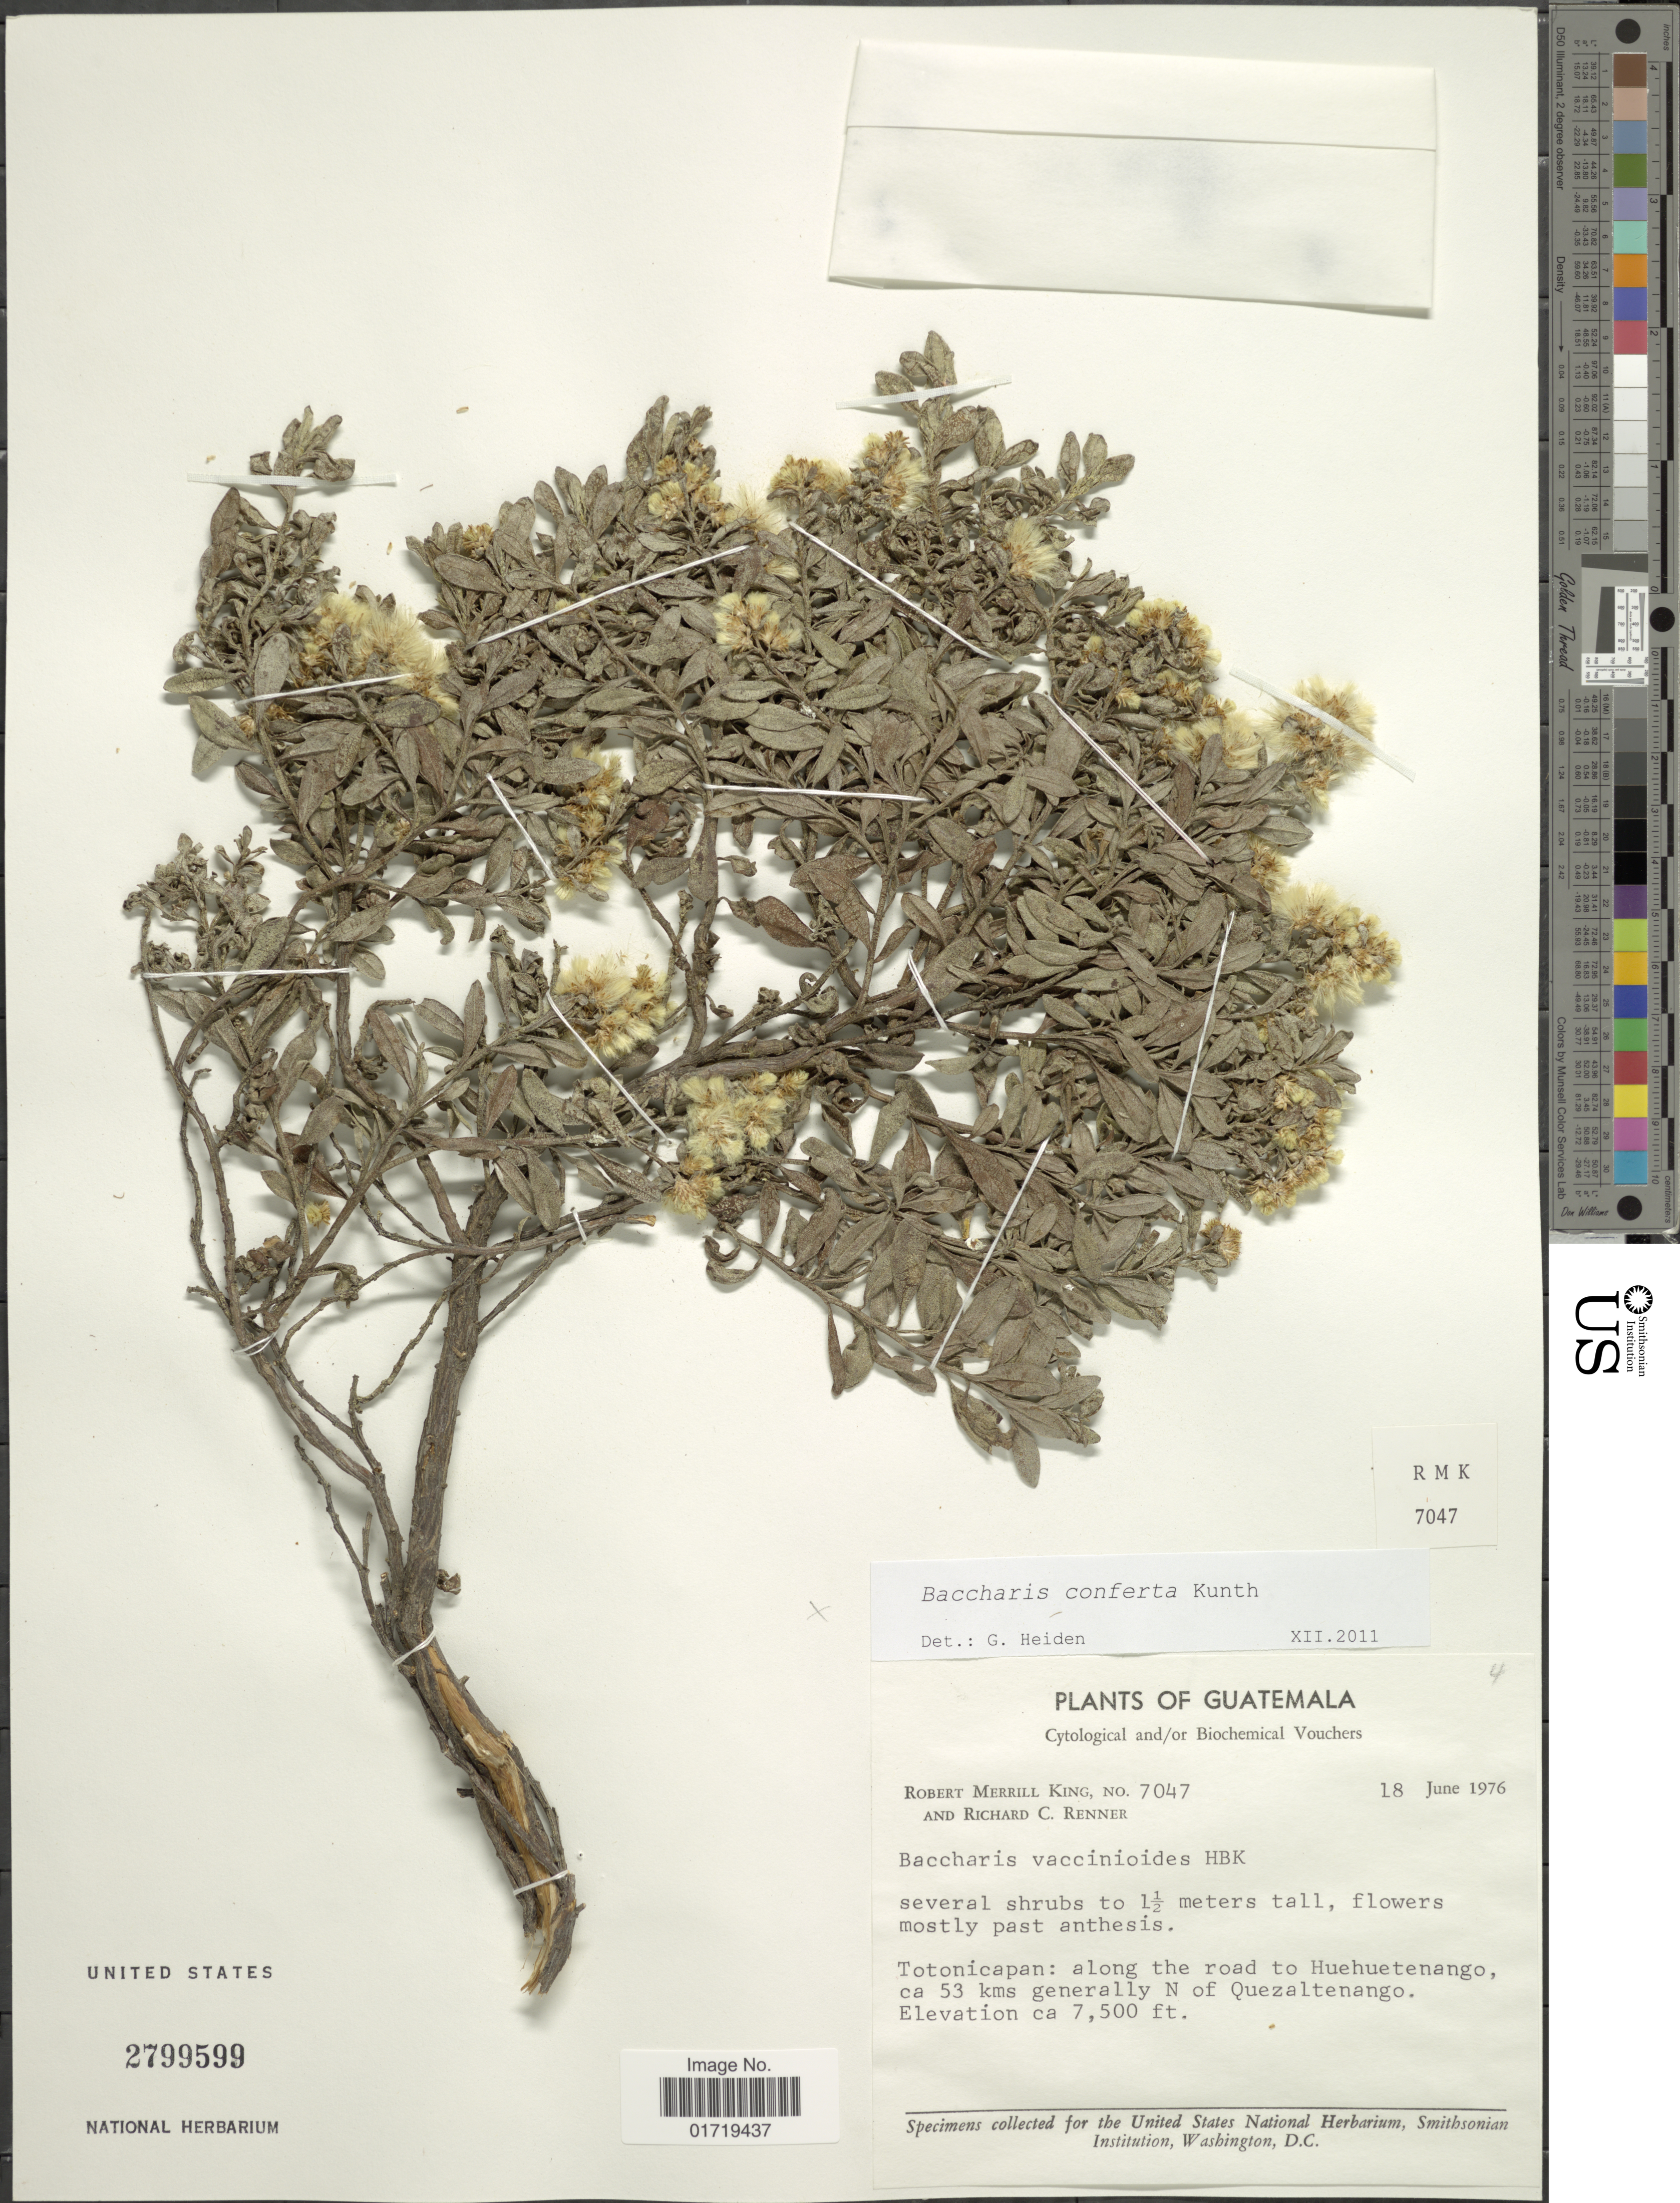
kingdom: Plantae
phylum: Tracheophyta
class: Magnoliopsida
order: Asterales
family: Asteraceae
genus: Baccharis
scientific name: Baccharis conferta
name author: Kunth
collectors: R. M. King & R. C. Renner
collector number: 7047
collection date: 1976-06-18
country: Guatemala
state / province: Totonicapan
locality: Totonicapan: along the road to Huehuetenango, 53 kms generally N of Quezaltenango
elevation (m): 2286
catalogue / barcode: US 2799599